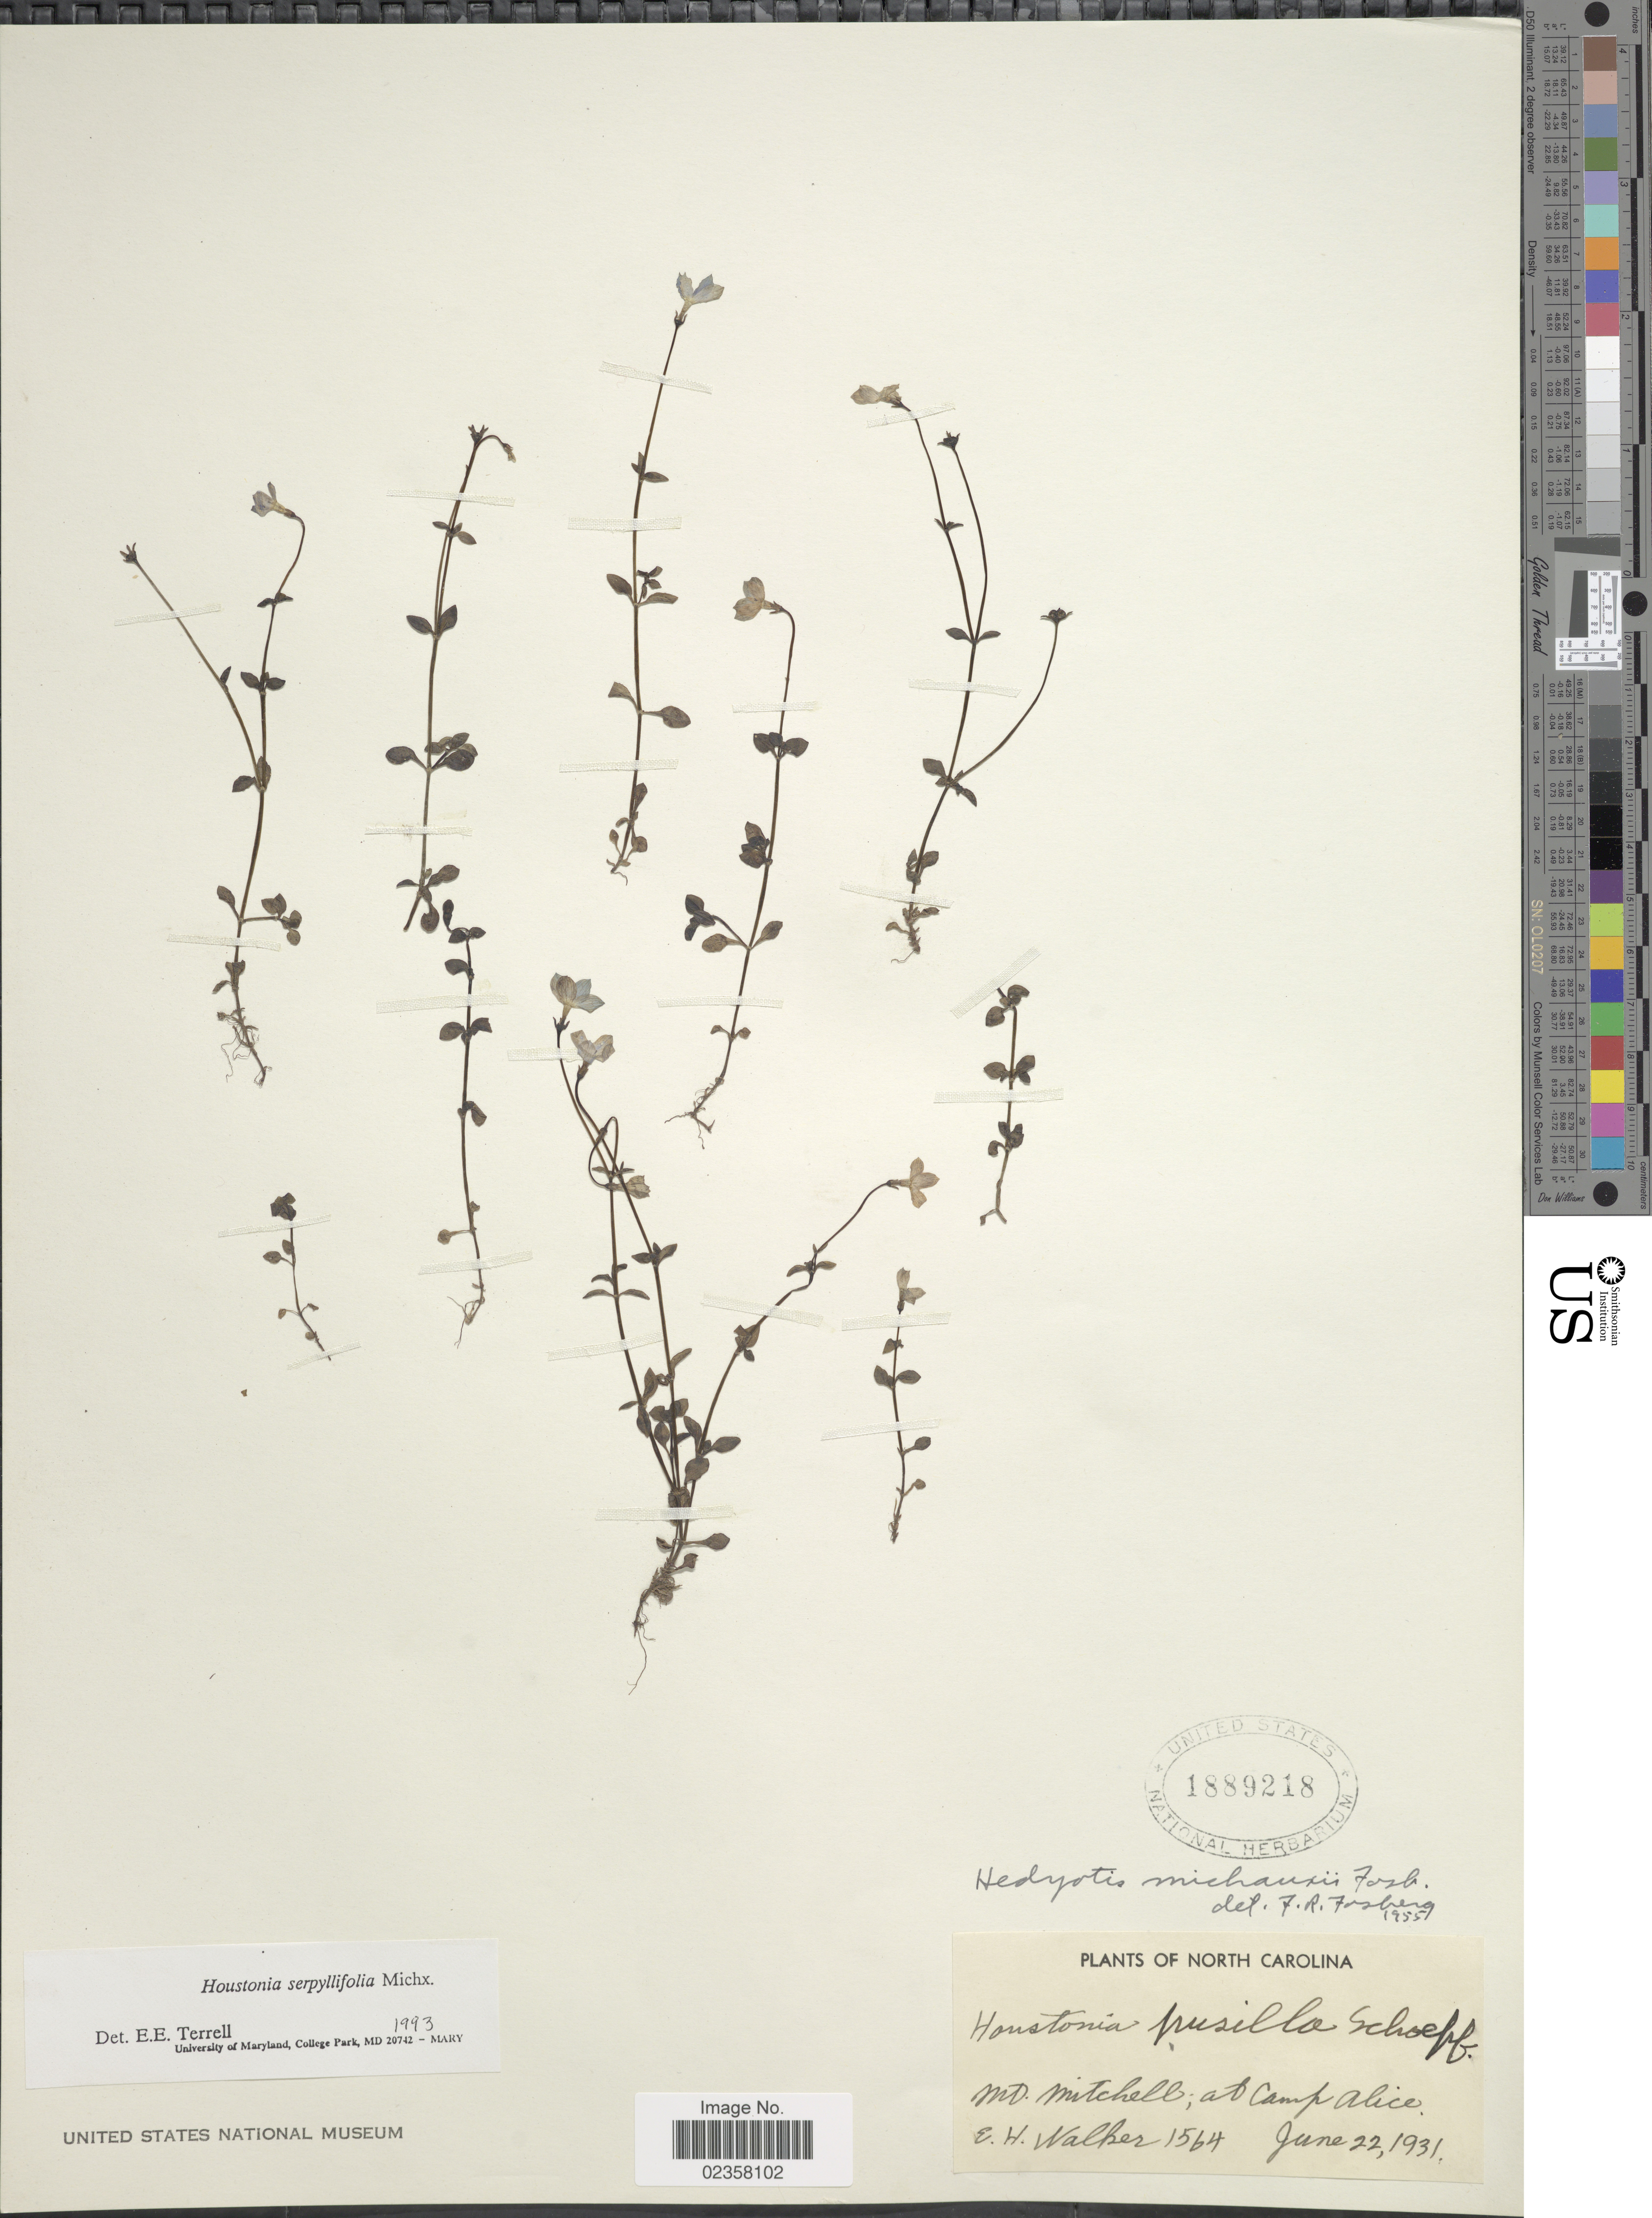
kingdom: Plantae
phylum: Tracheophyta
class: Magnoliopsida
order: Gentianales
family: Rubiaceae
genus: Houstonia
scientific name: Houstonia serpyllifolia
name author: Michx.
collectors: E. H. Walker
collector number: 1564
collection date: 1931-06-22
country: United States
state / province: North Carolina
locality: Mt. Mitchell; at Camp Alice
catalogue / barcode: US 1889218